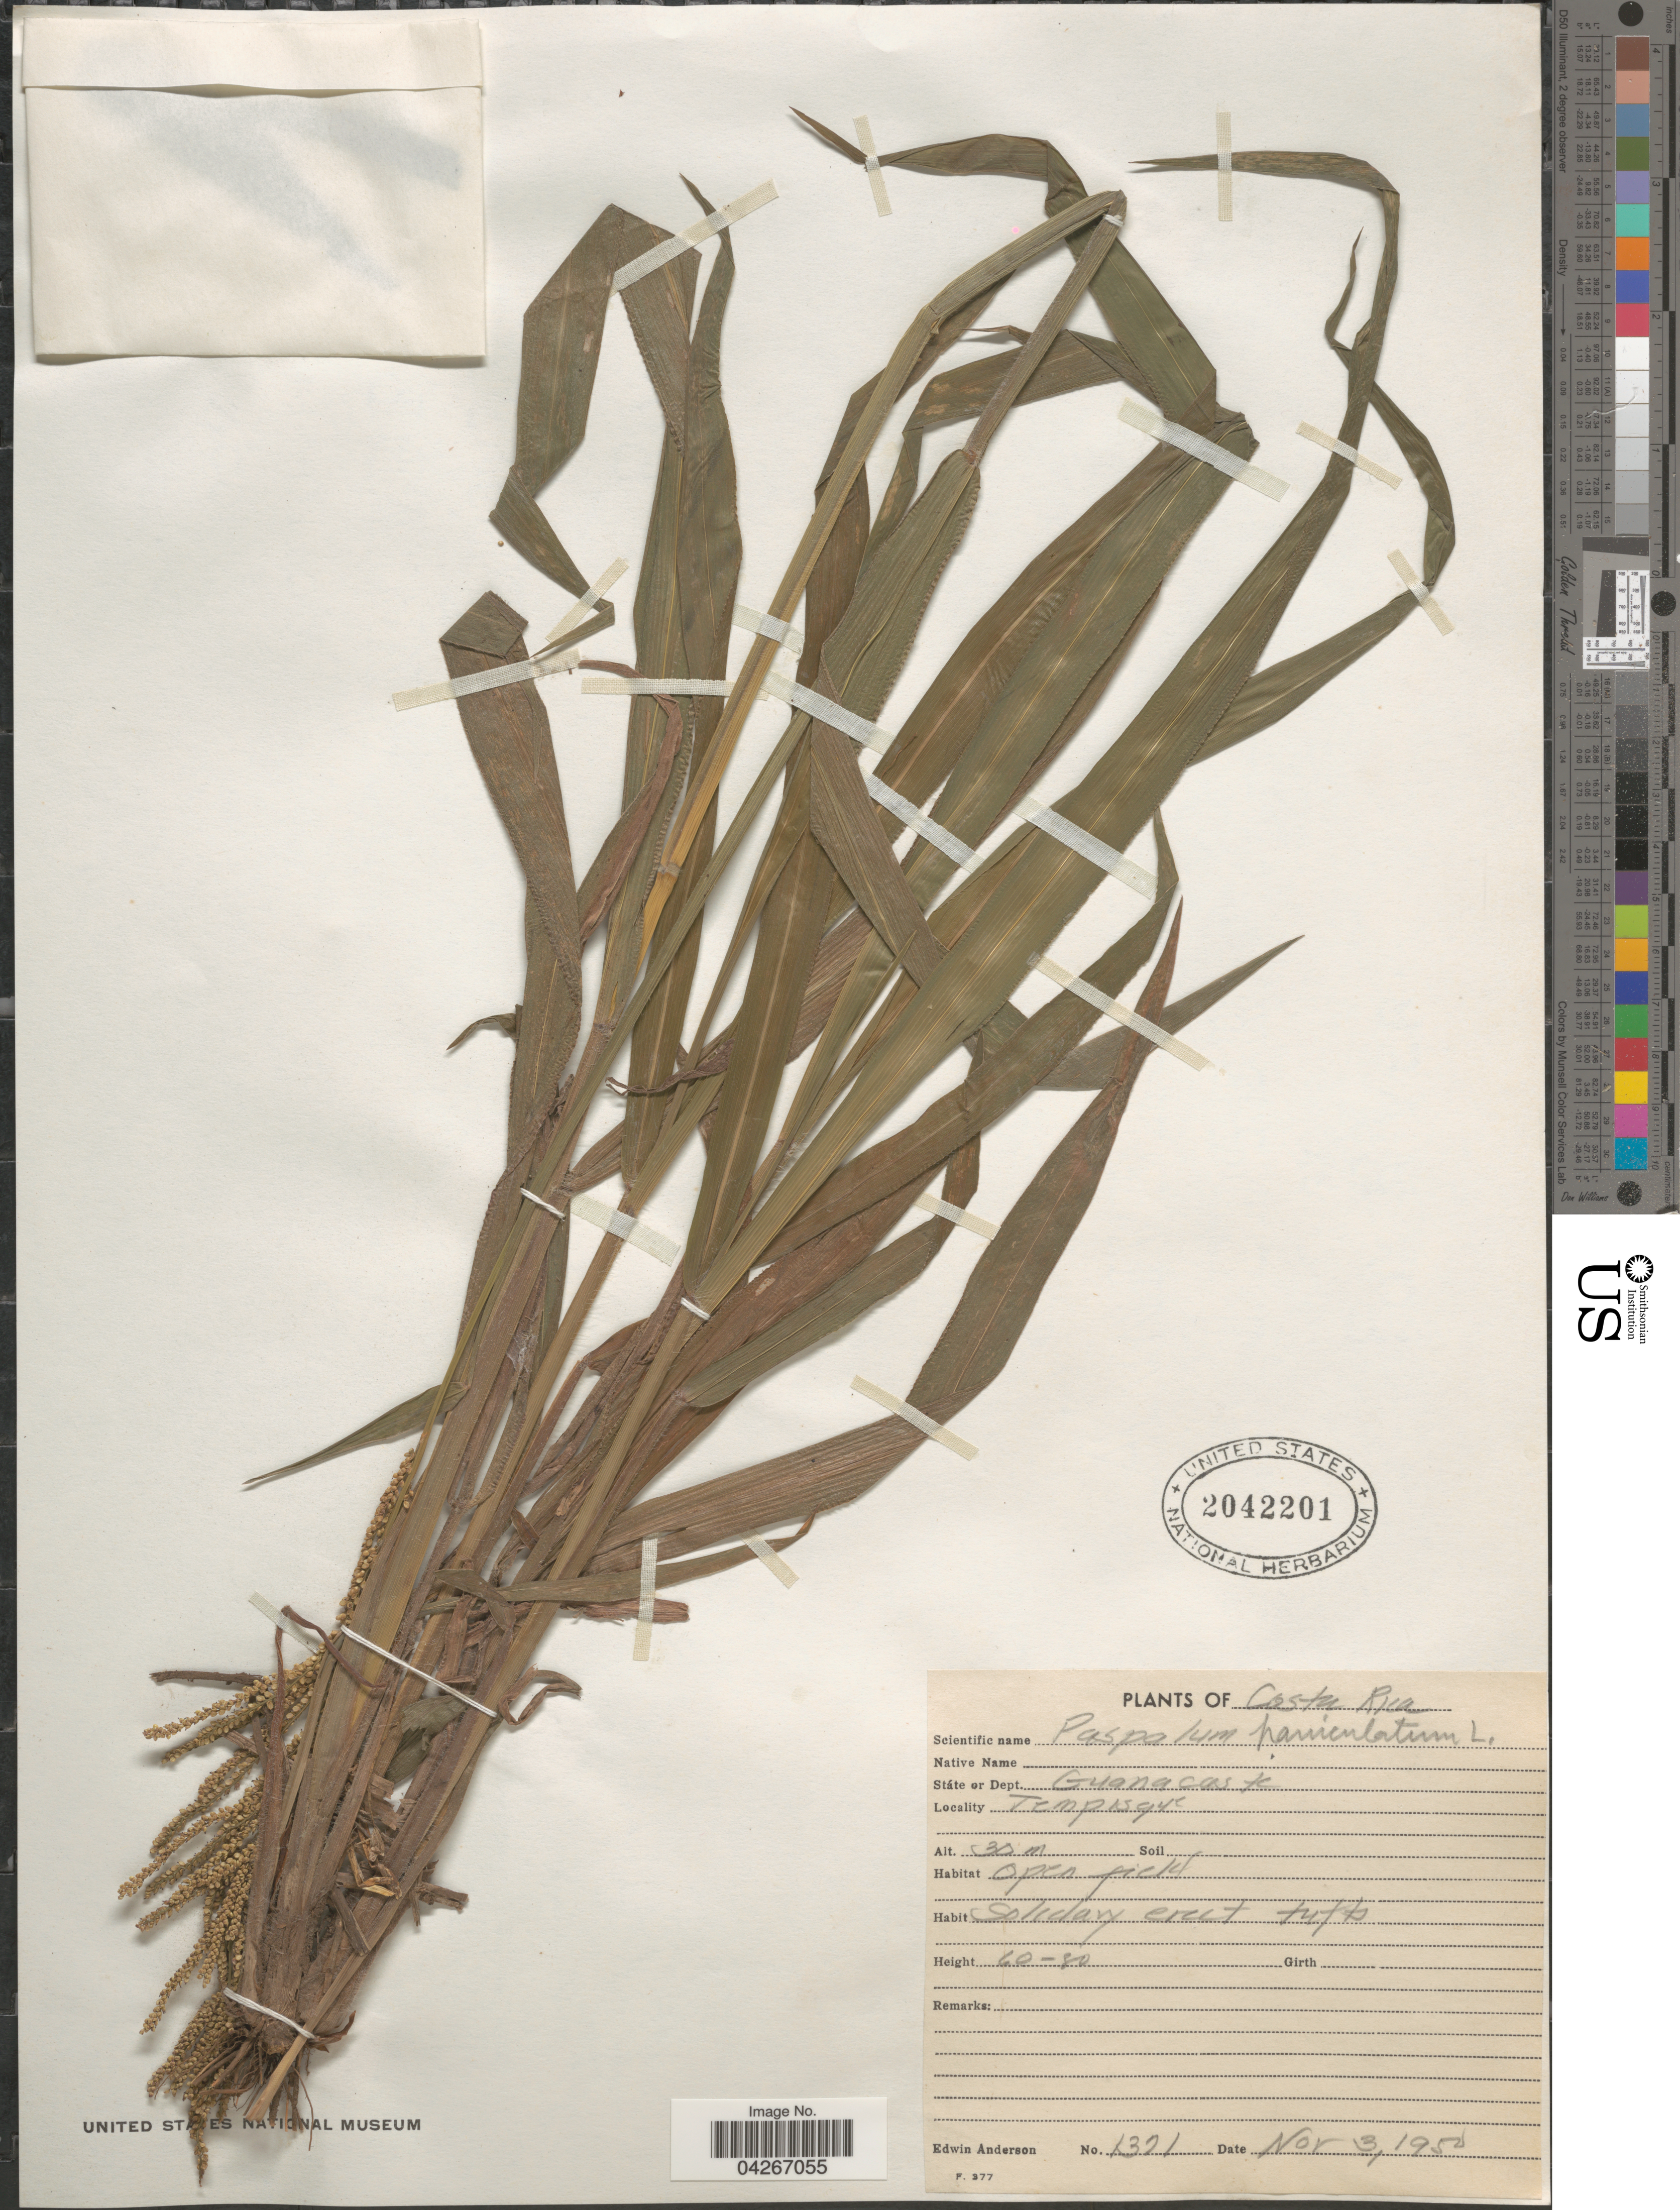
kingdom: Plantae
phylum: Tracheophyta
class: Liliopsida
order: Poales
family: Poaceae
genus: Paspalum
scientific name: Paspalum paniculatum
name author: L.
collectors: E. Anderson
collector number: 1321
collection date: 1950-11-03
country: Costa Rica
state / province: Guanacaste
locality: State or Dept. Guanacaste. Tempisque.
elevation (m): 30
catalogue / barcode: US 2042201